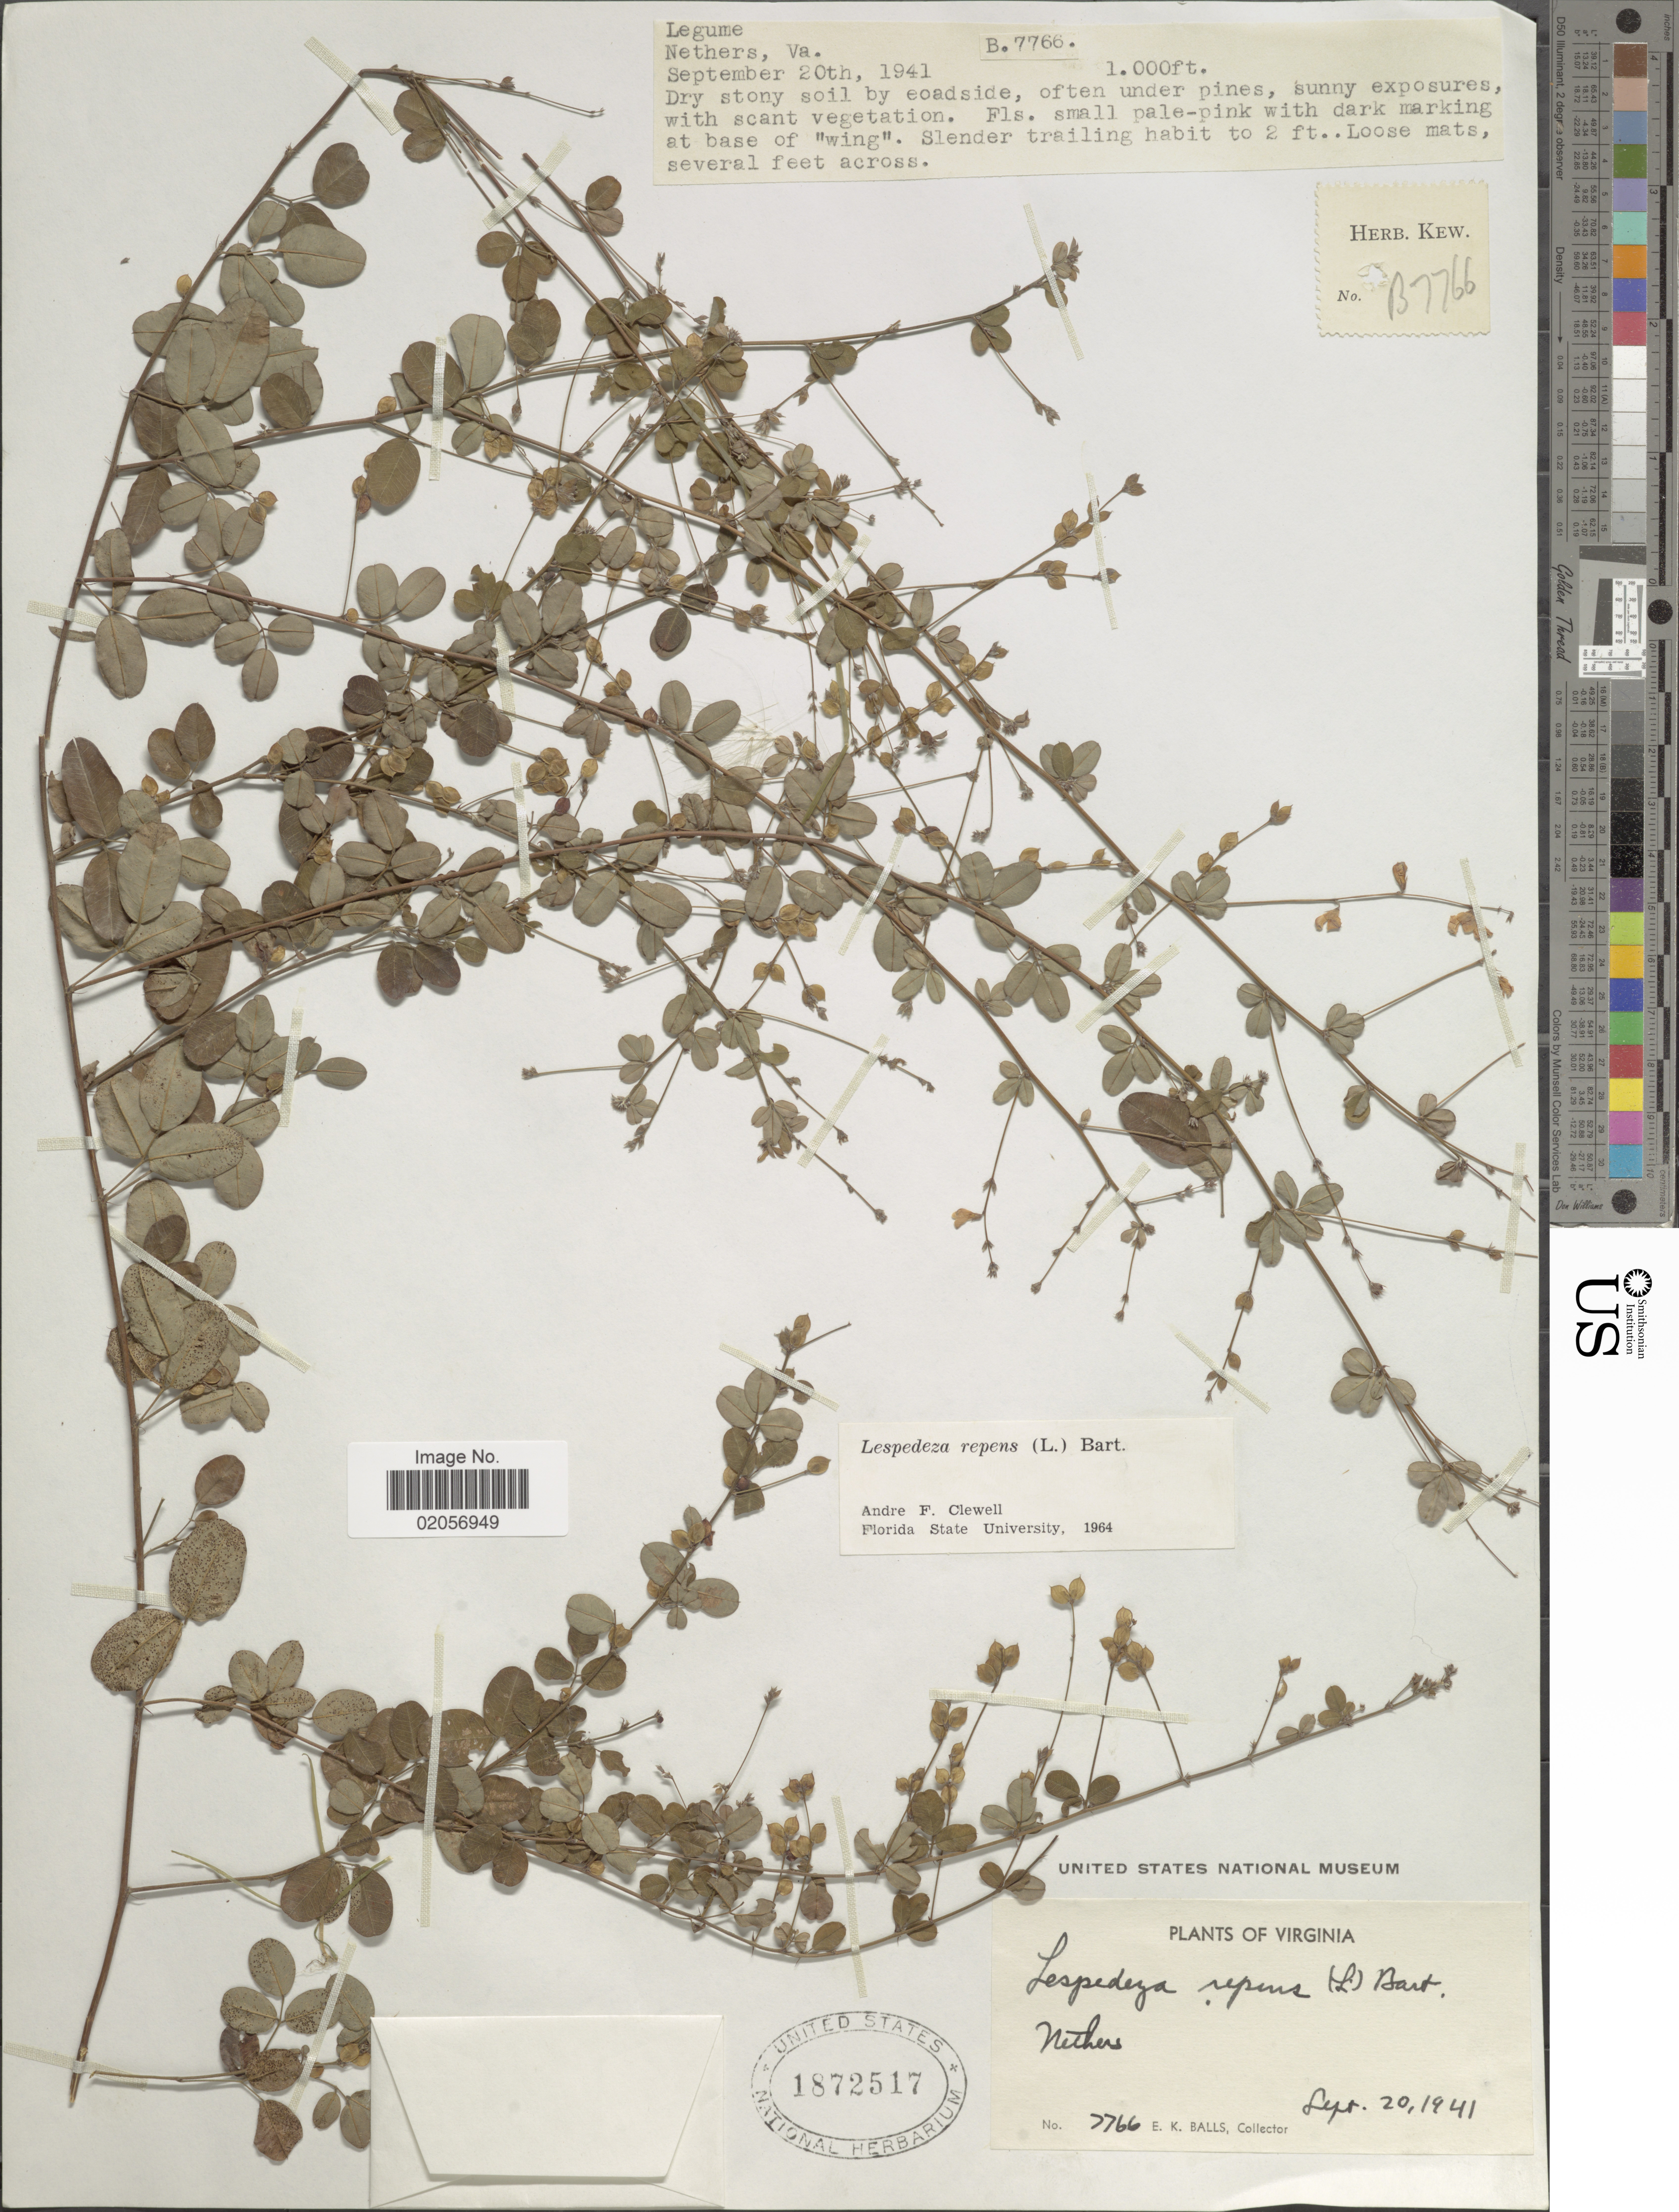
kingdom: Plantae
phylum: Tracheophyta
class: Magnoliopsida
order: Fabales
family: Fabaceae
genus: Lespedeza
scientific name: Lespedeza repens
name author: (L.) W.P.C. Barton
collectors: E. K. Balls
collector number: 7766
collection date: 1941-09-20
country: United States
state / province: Virginia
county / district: Madison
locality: Nethers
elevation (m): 305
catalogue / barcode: US 1872517